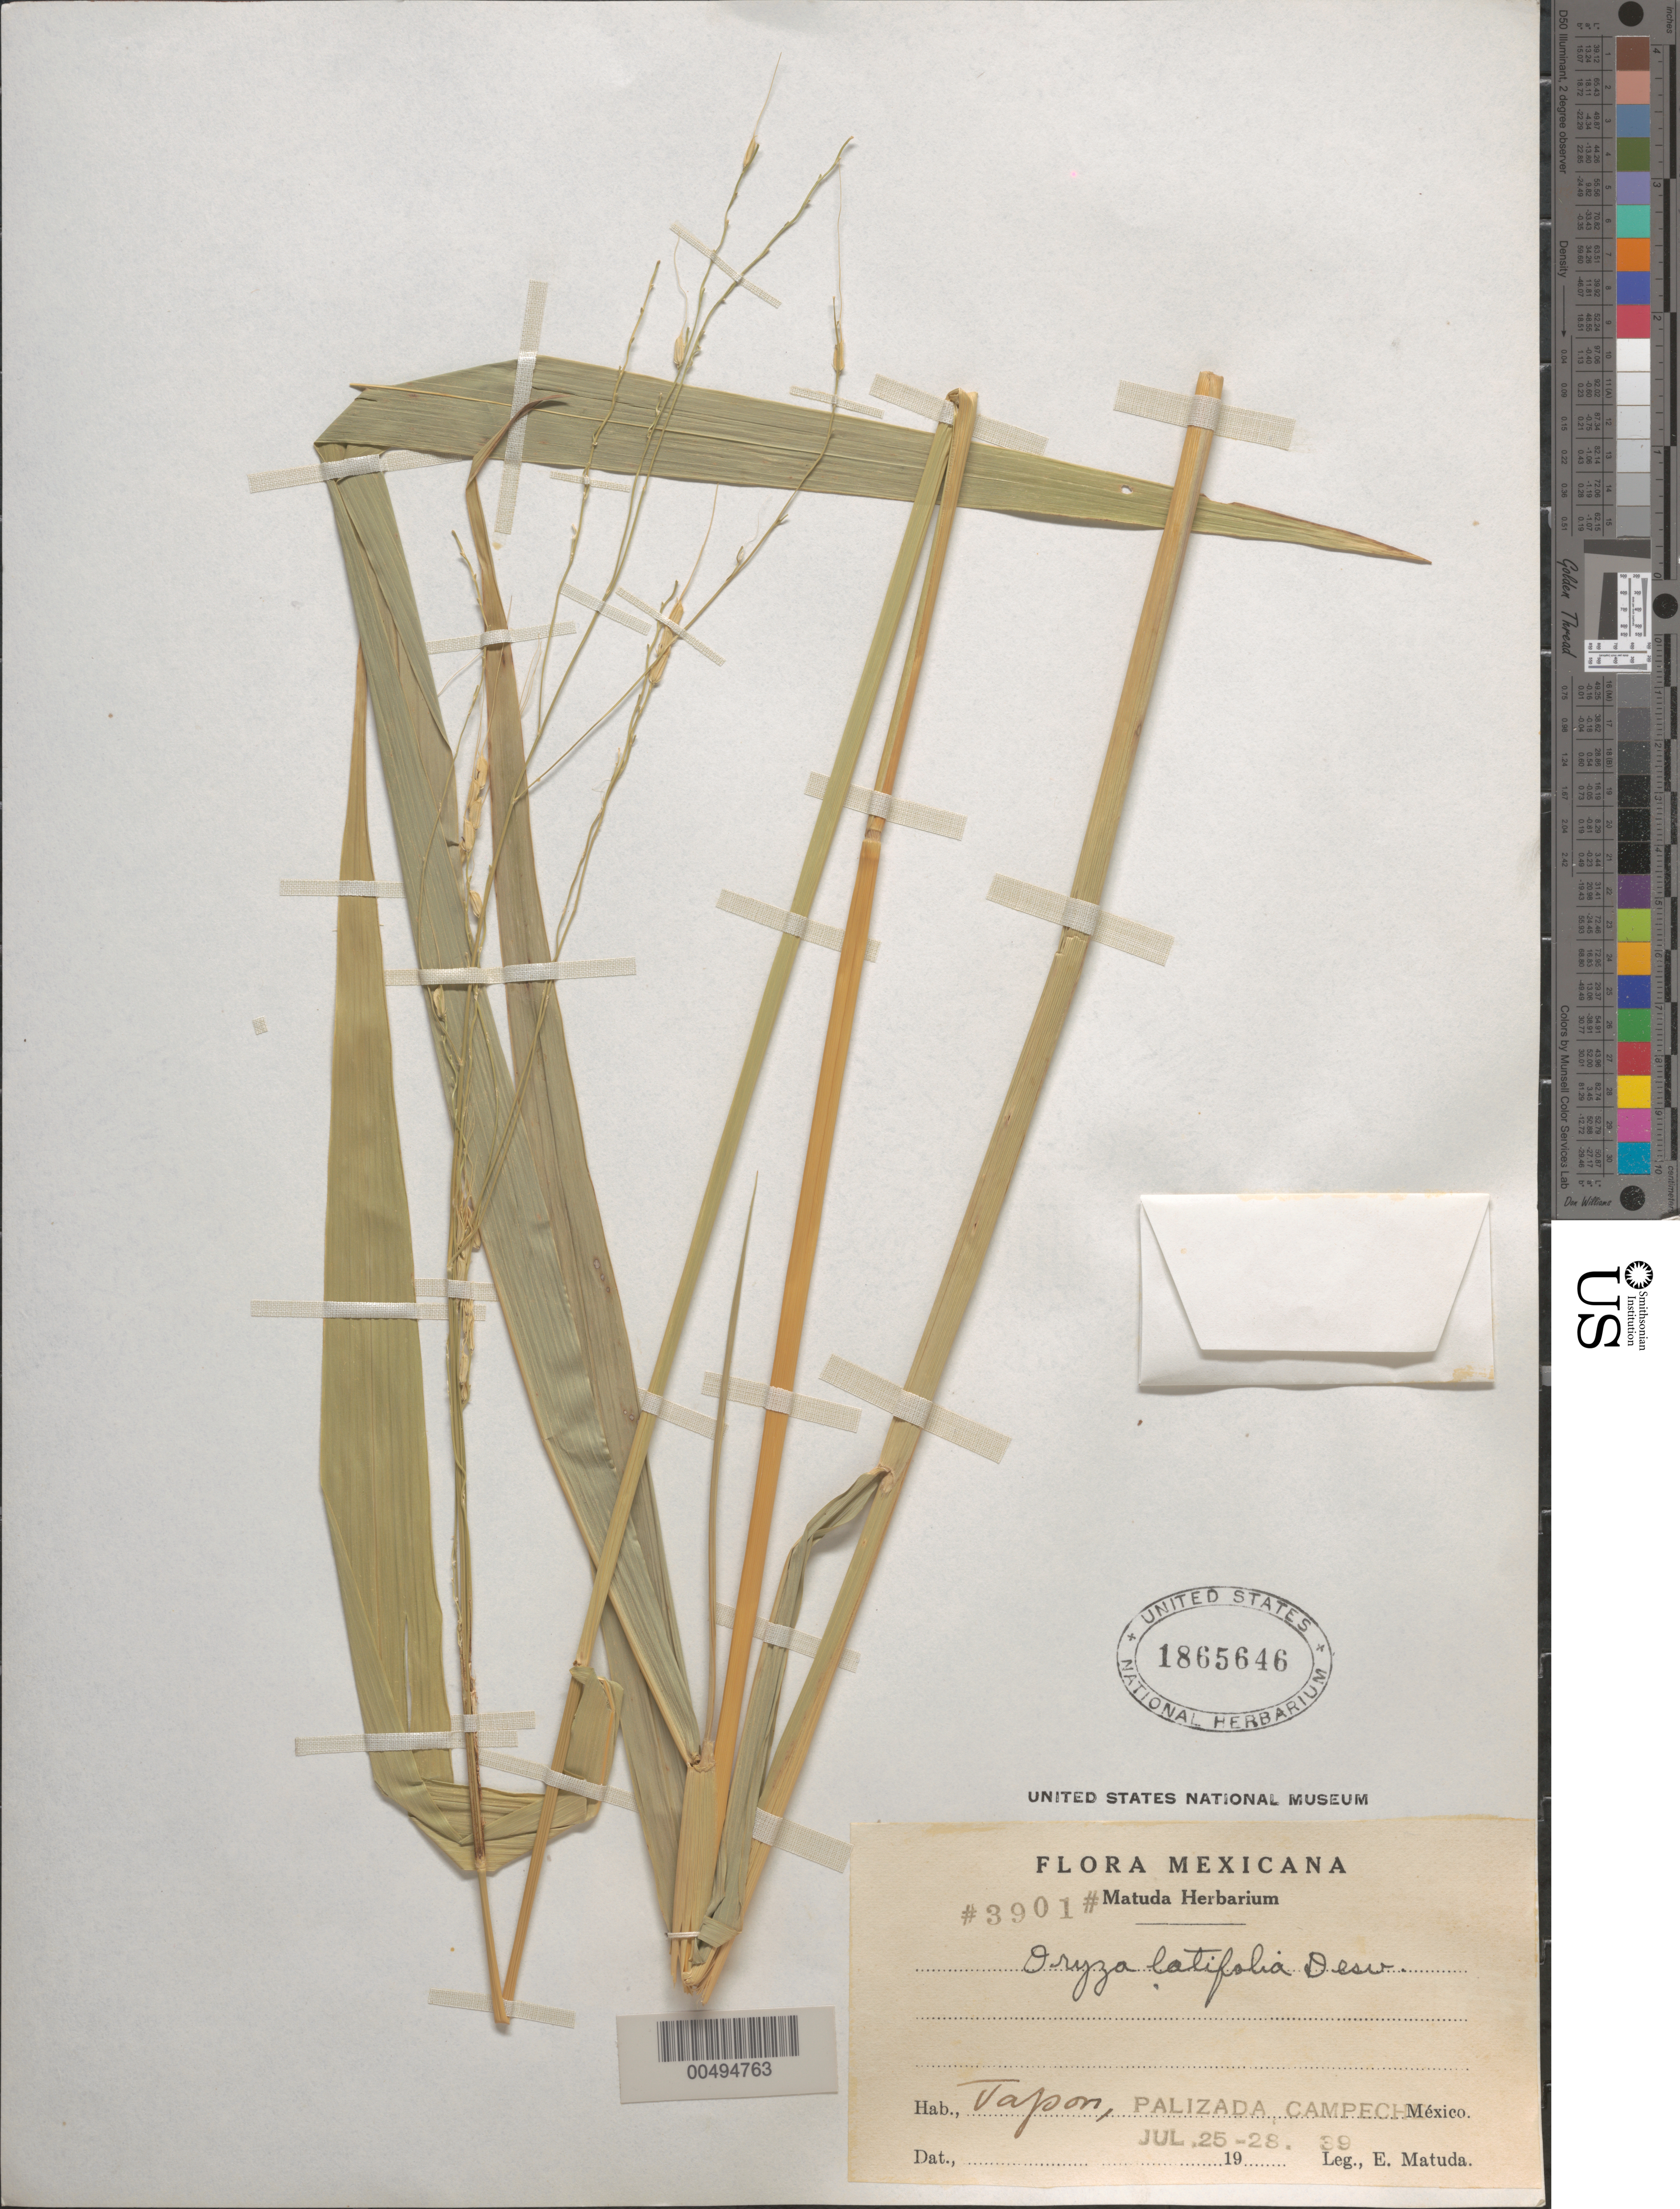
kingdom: Plantae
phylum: Tracheophyta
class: Liliopsida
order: Poales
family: Poaceae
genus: Oryza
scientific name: Oryza latifolia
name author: Desv.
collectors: E. Matuda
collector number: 3901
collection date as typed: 25 Jul 1939 to 28 Jul 1939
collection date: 1939-07-25/1939-07-28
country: Mexico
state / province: Chiapas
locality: Japon, Palizada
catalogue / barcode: US 1865646